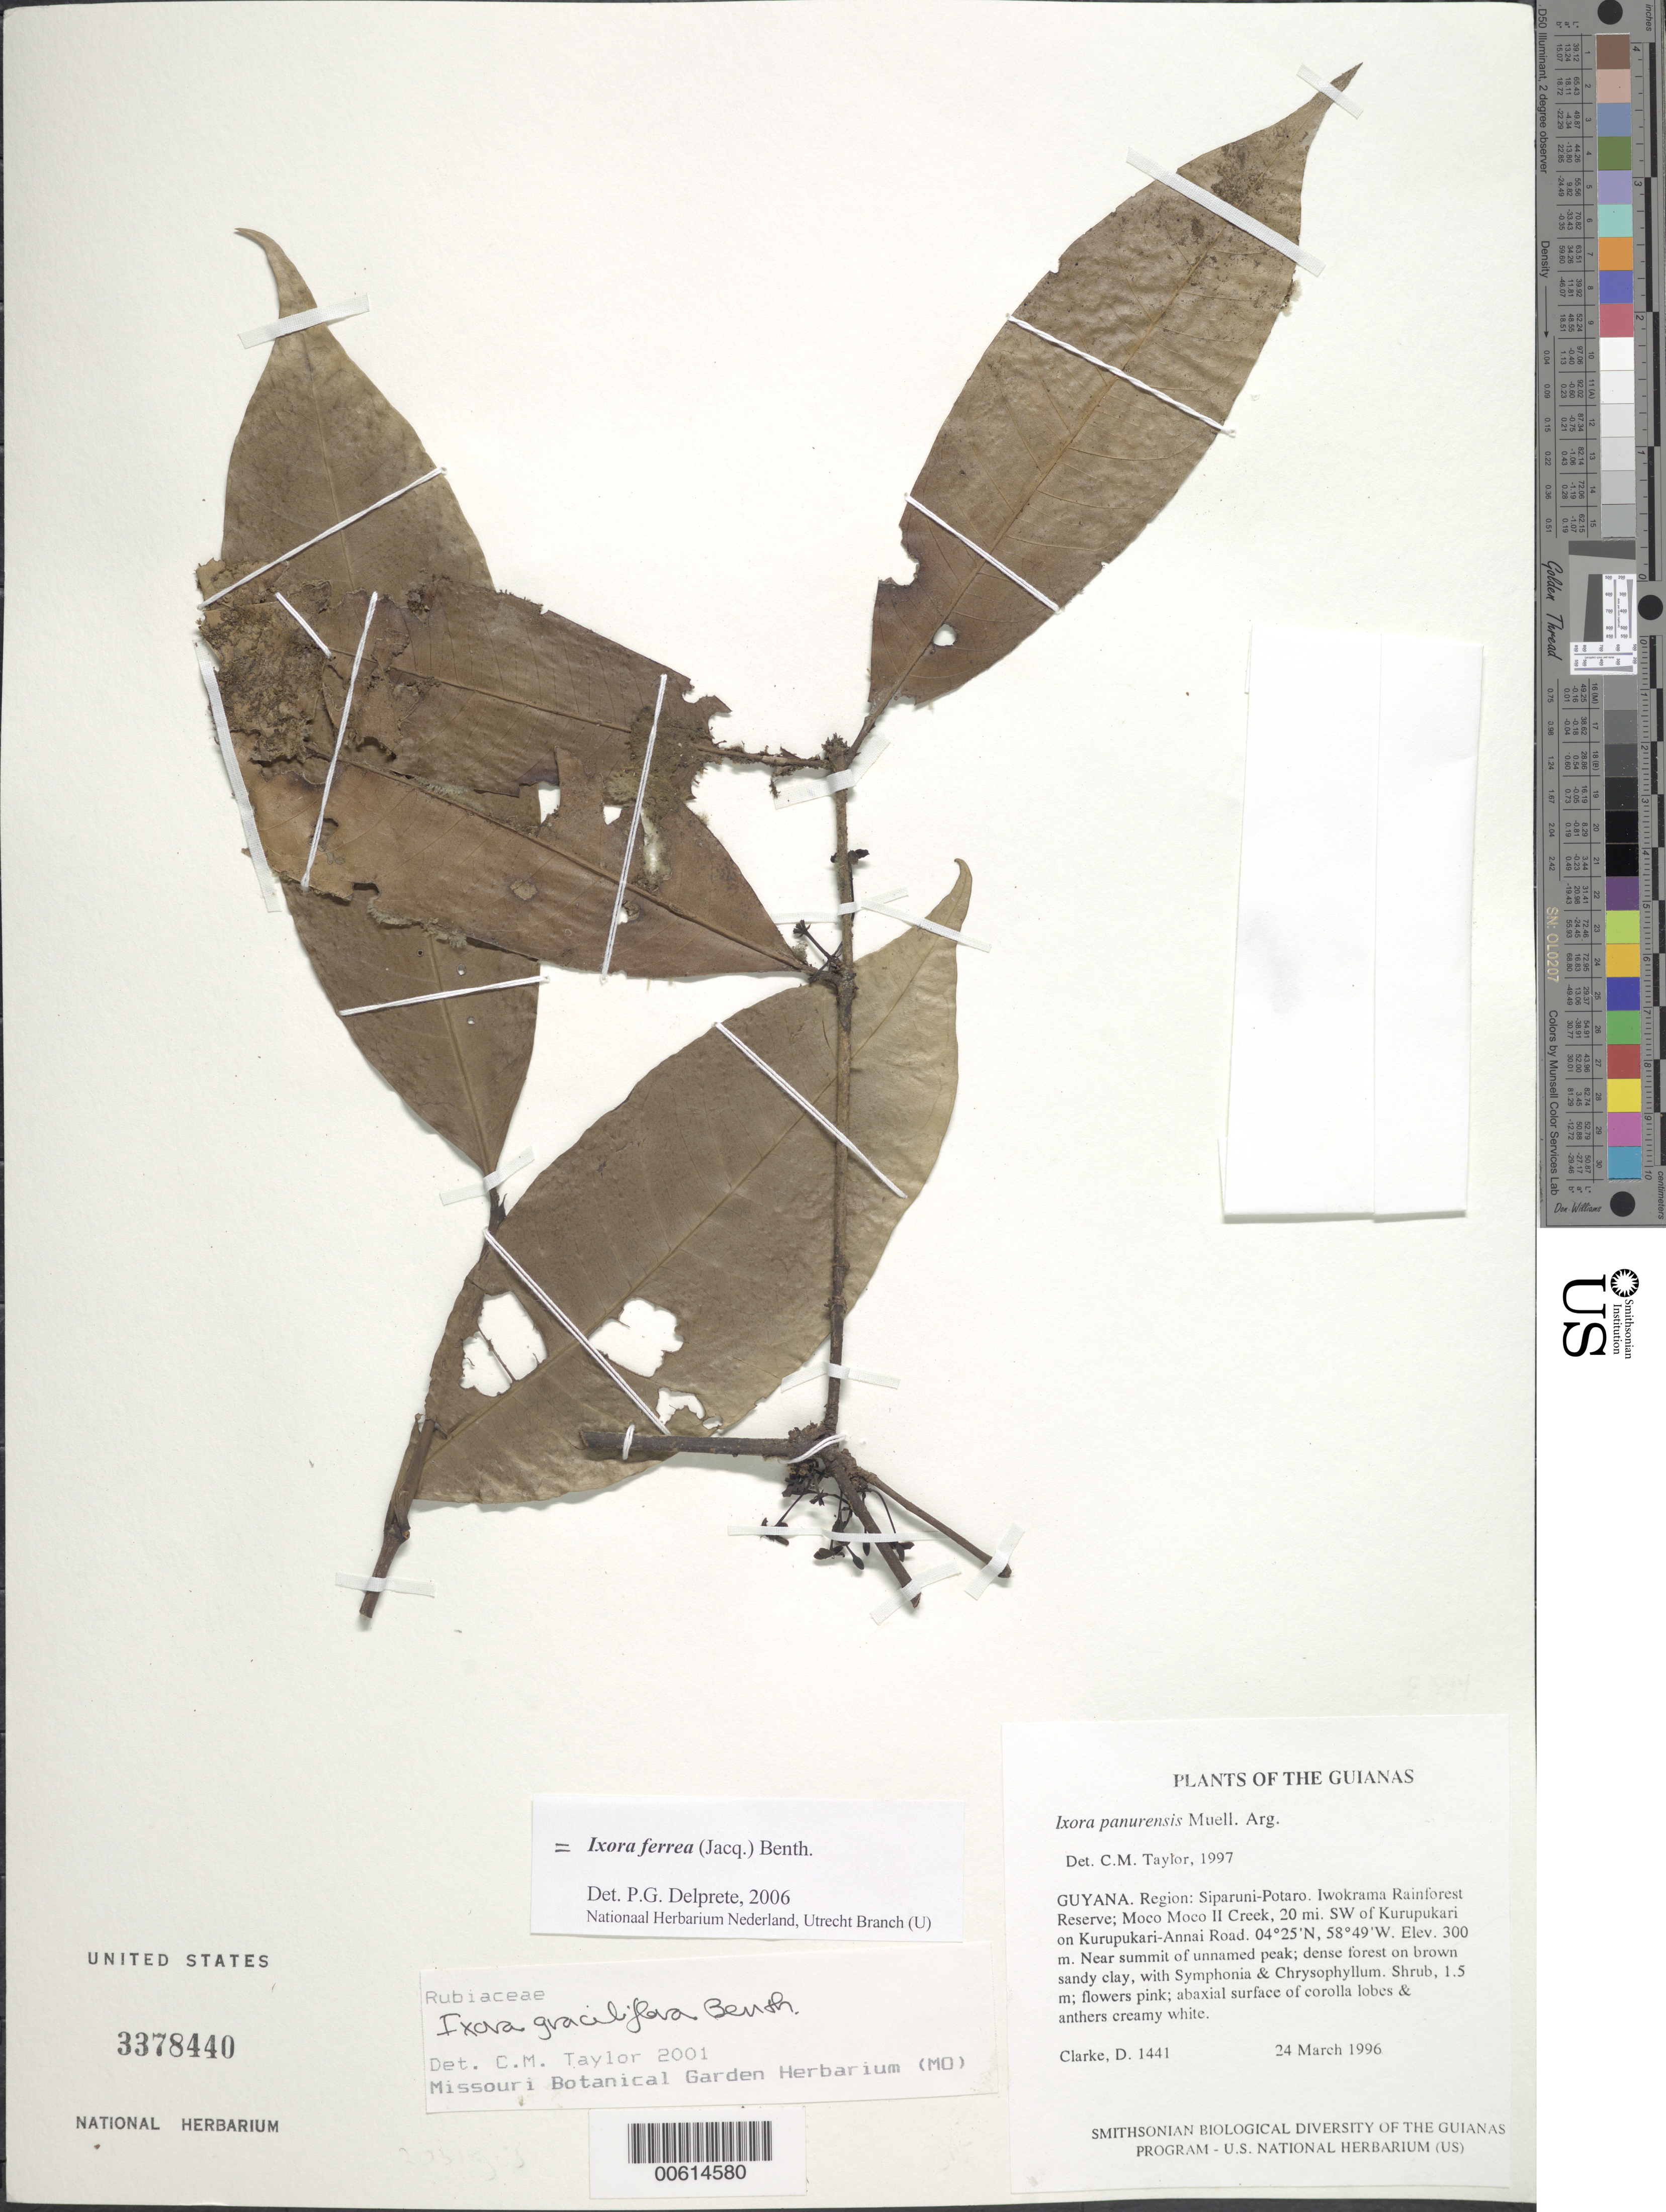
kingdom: Plantae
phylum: Tracheophyta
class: Magnoliopsida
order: Gentianales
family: Rubiaceae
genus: Ixora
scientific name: Ixora ferrea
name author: (Jacq.) Benth.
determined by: Delprete, P. G., Herb. de Guyane Cay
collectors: H. D. Clarke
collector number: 1441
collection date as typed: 24 March 1996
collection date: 1996-03-24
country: Guyana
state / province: Potaro-Siparuni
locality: Iwokrama Rainforest Reserve; near summit of unnamed peak, 20 mi. SW of Kurupukari on Kurupukari-Annai Road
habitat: Dense forest on brown sandy clay, with Symphonia & Chrysophyllum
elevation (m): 300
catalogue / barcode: US 3378440